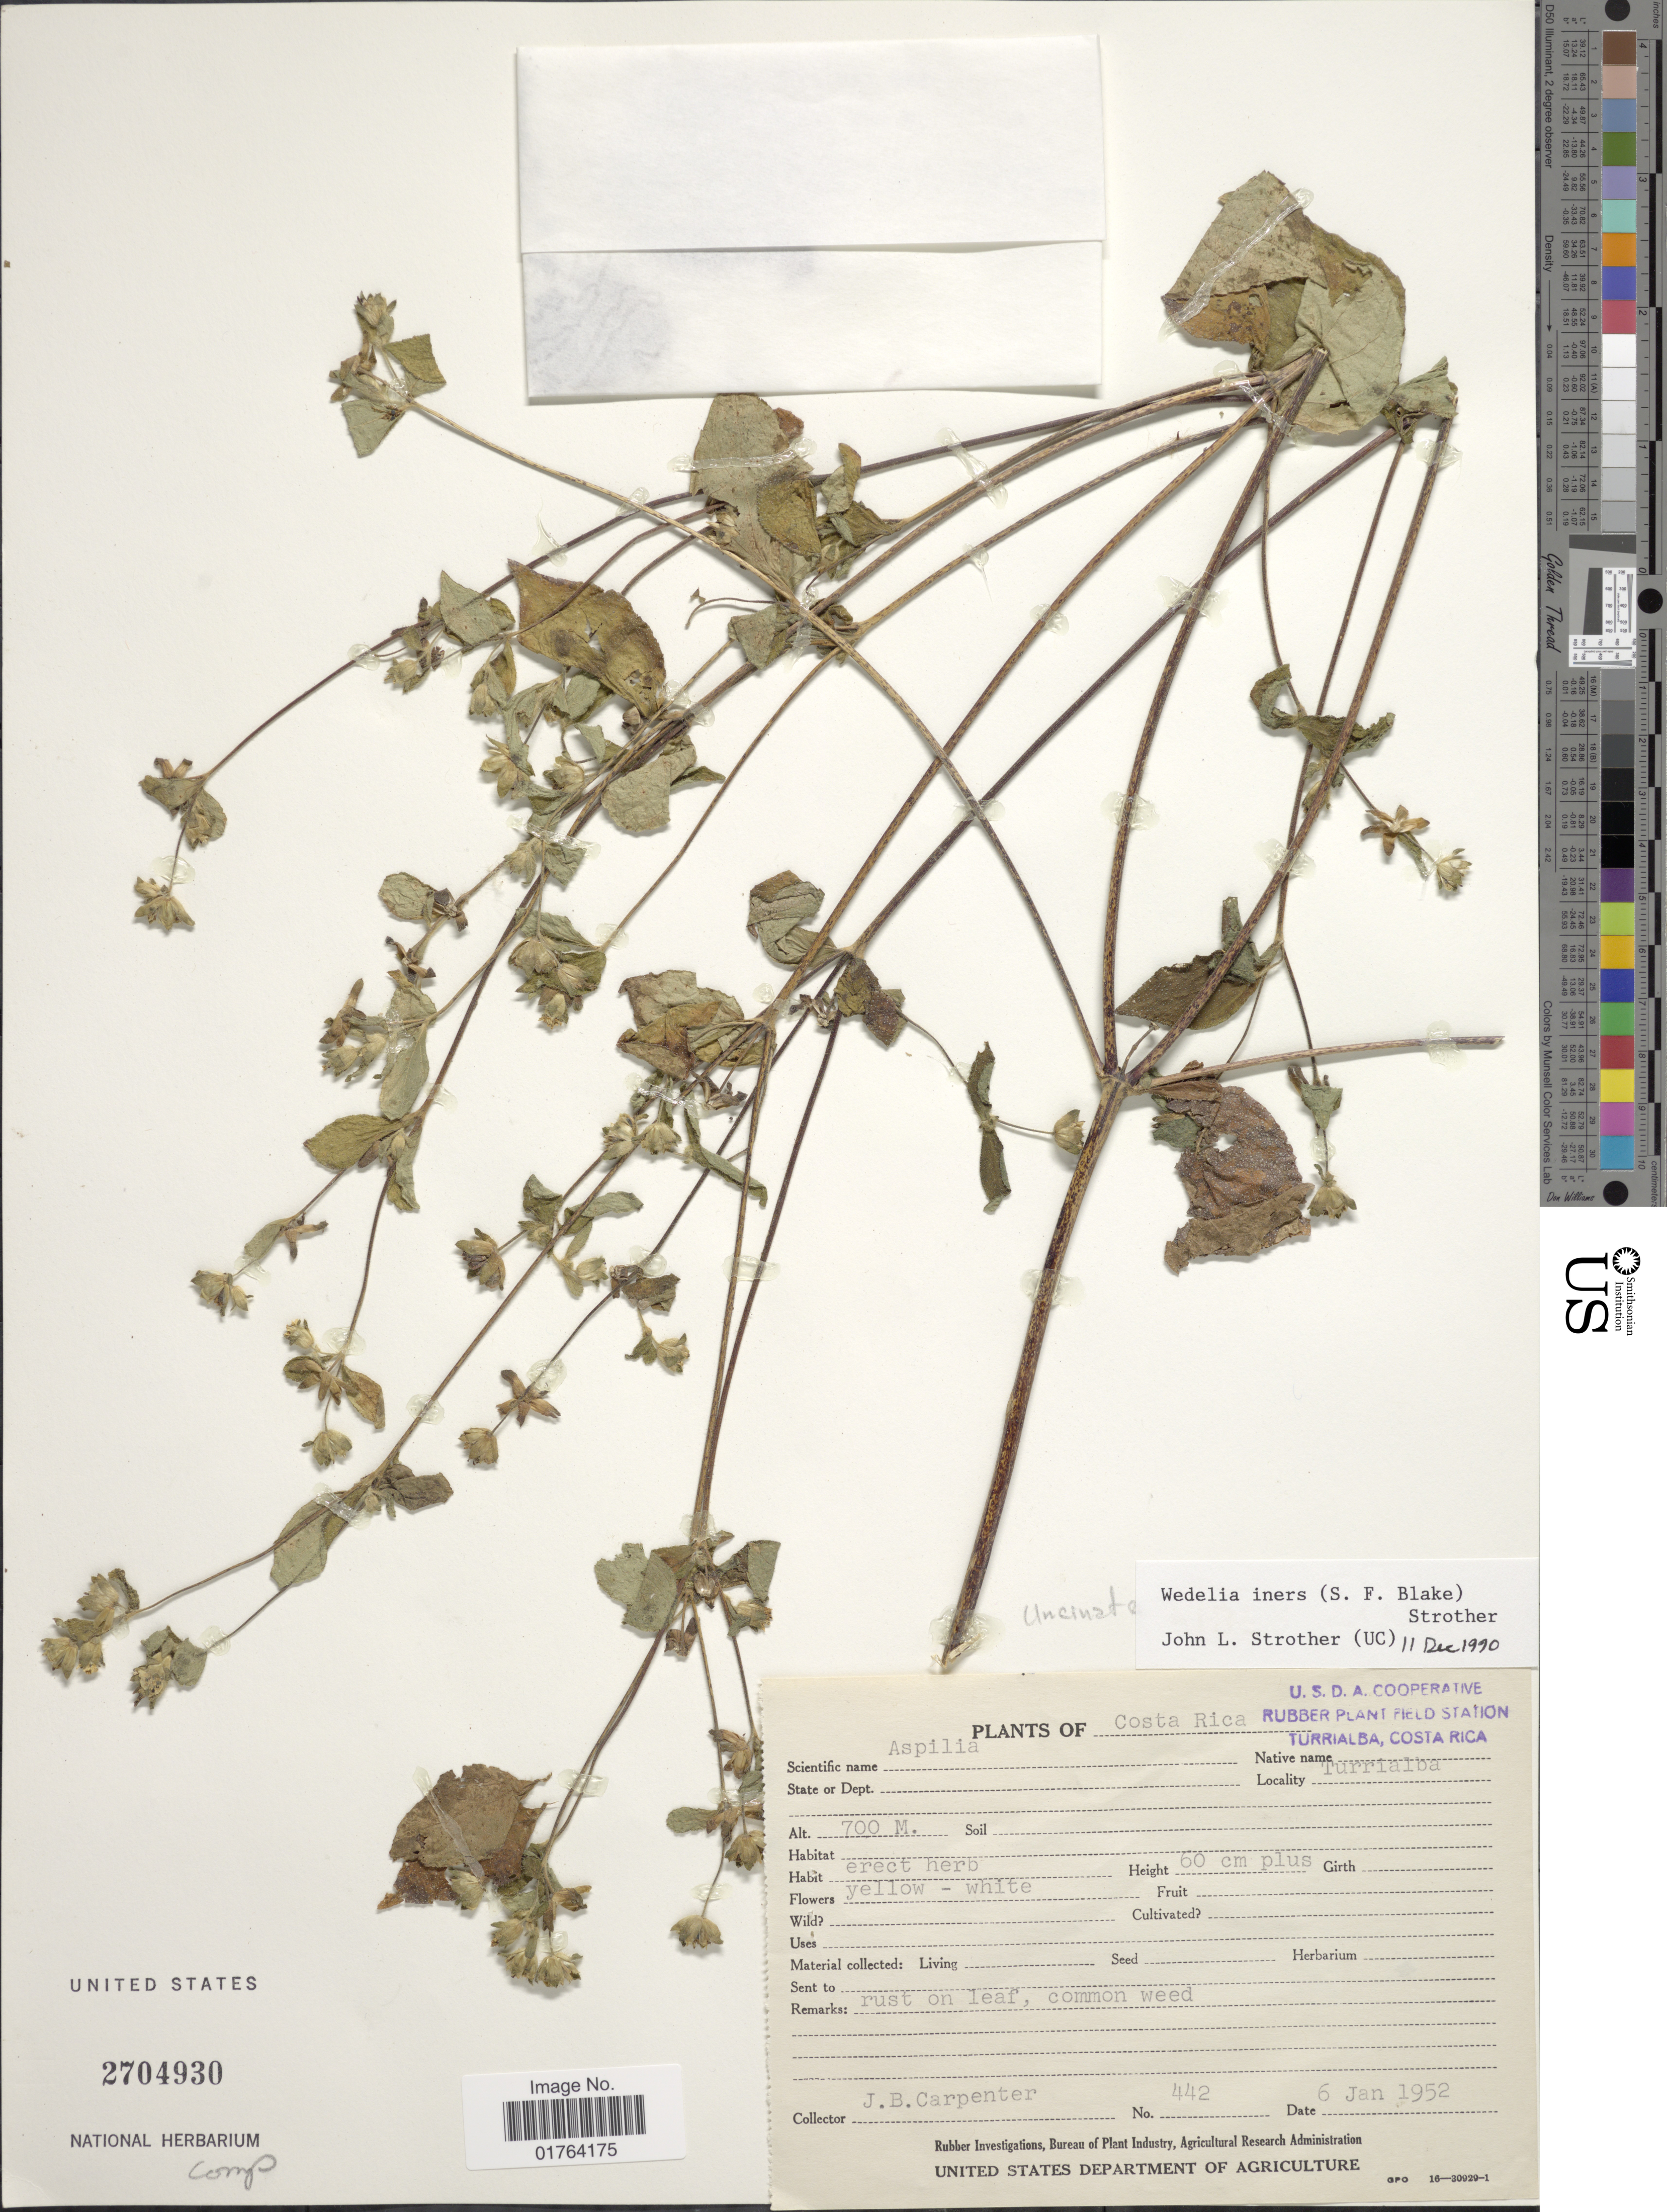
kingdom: Plantae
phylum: Tracheophyta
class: Magnoliopsida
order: Asterales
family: Asteraceae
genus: Wedelia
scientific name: Wedelia iners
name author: (S.F. Blake) Strother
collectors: J. Carpenter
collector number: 442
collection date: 1952-01-06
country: Costa Rica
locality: Turrialba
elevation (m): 700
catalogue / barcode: US 3704930